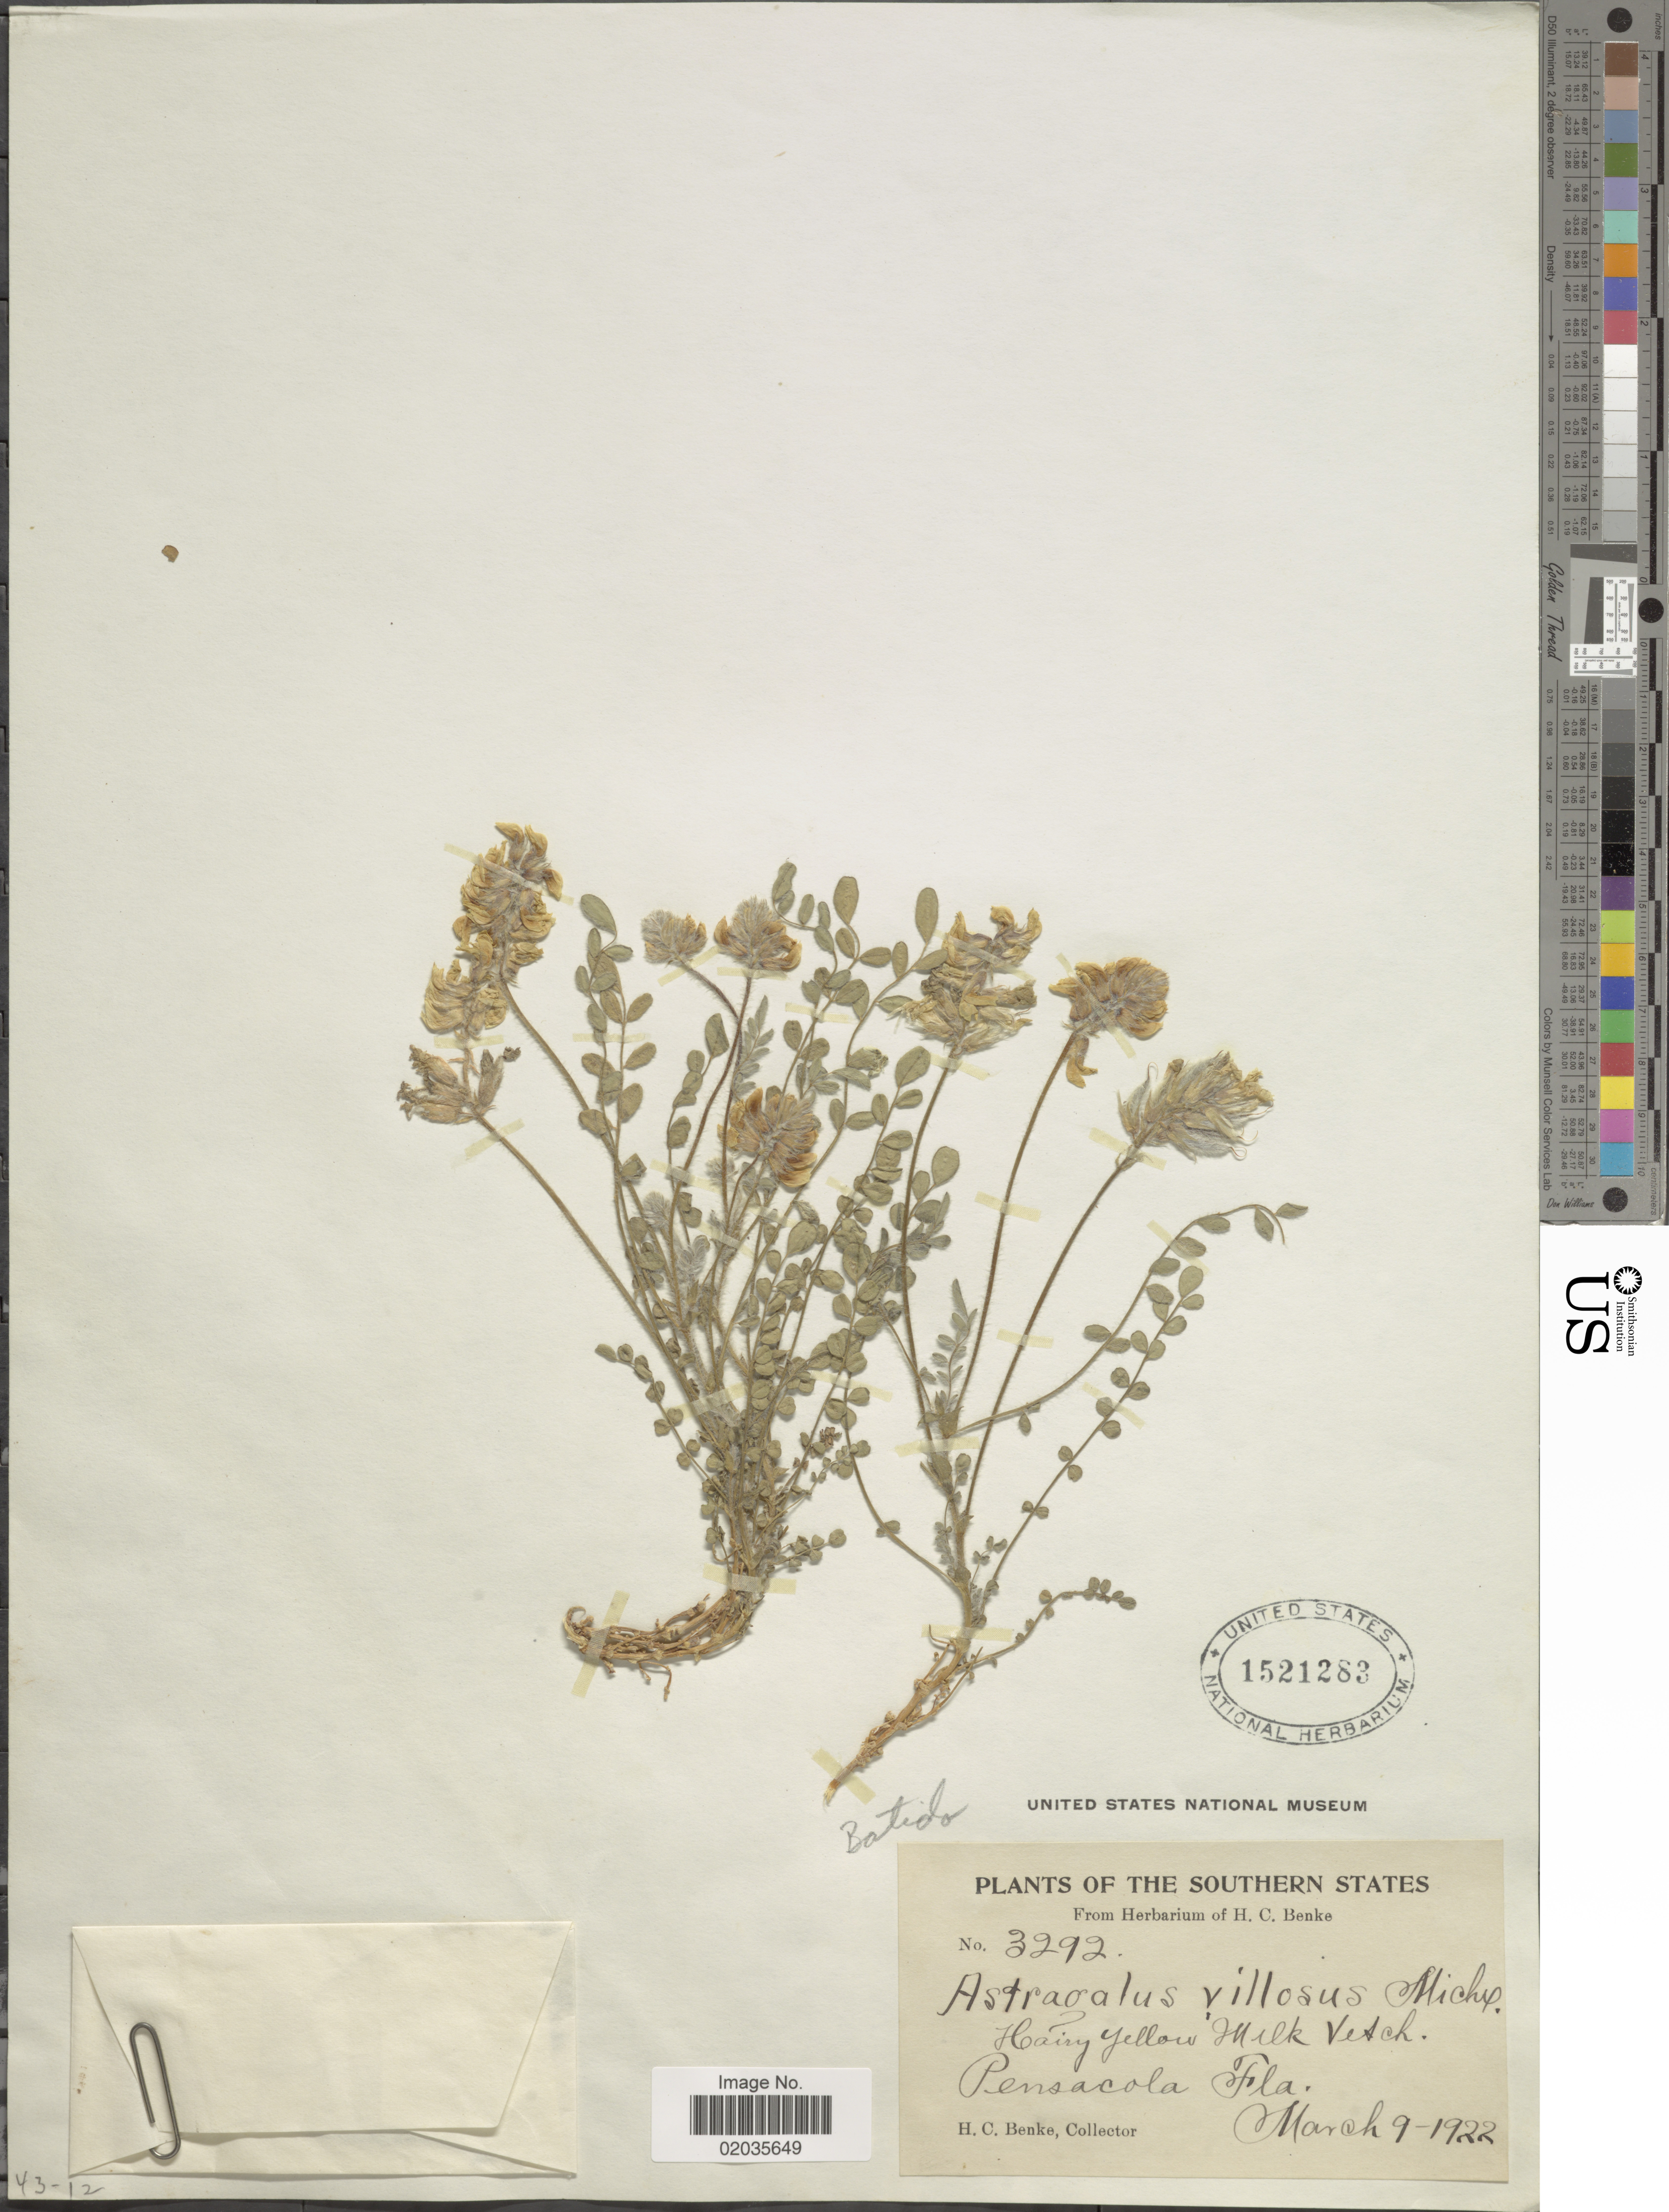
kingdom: Plantae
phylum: Tracheophyta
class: Magnoliopsida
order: Fabales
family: Fabaceae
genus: Astragalus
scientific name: Astragalus villosus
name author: Michx.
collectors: H. Benke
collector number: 3292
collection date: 1922-03-09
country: United States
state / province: Florida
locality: Southern States. Pensacola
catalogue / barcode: US 1521283